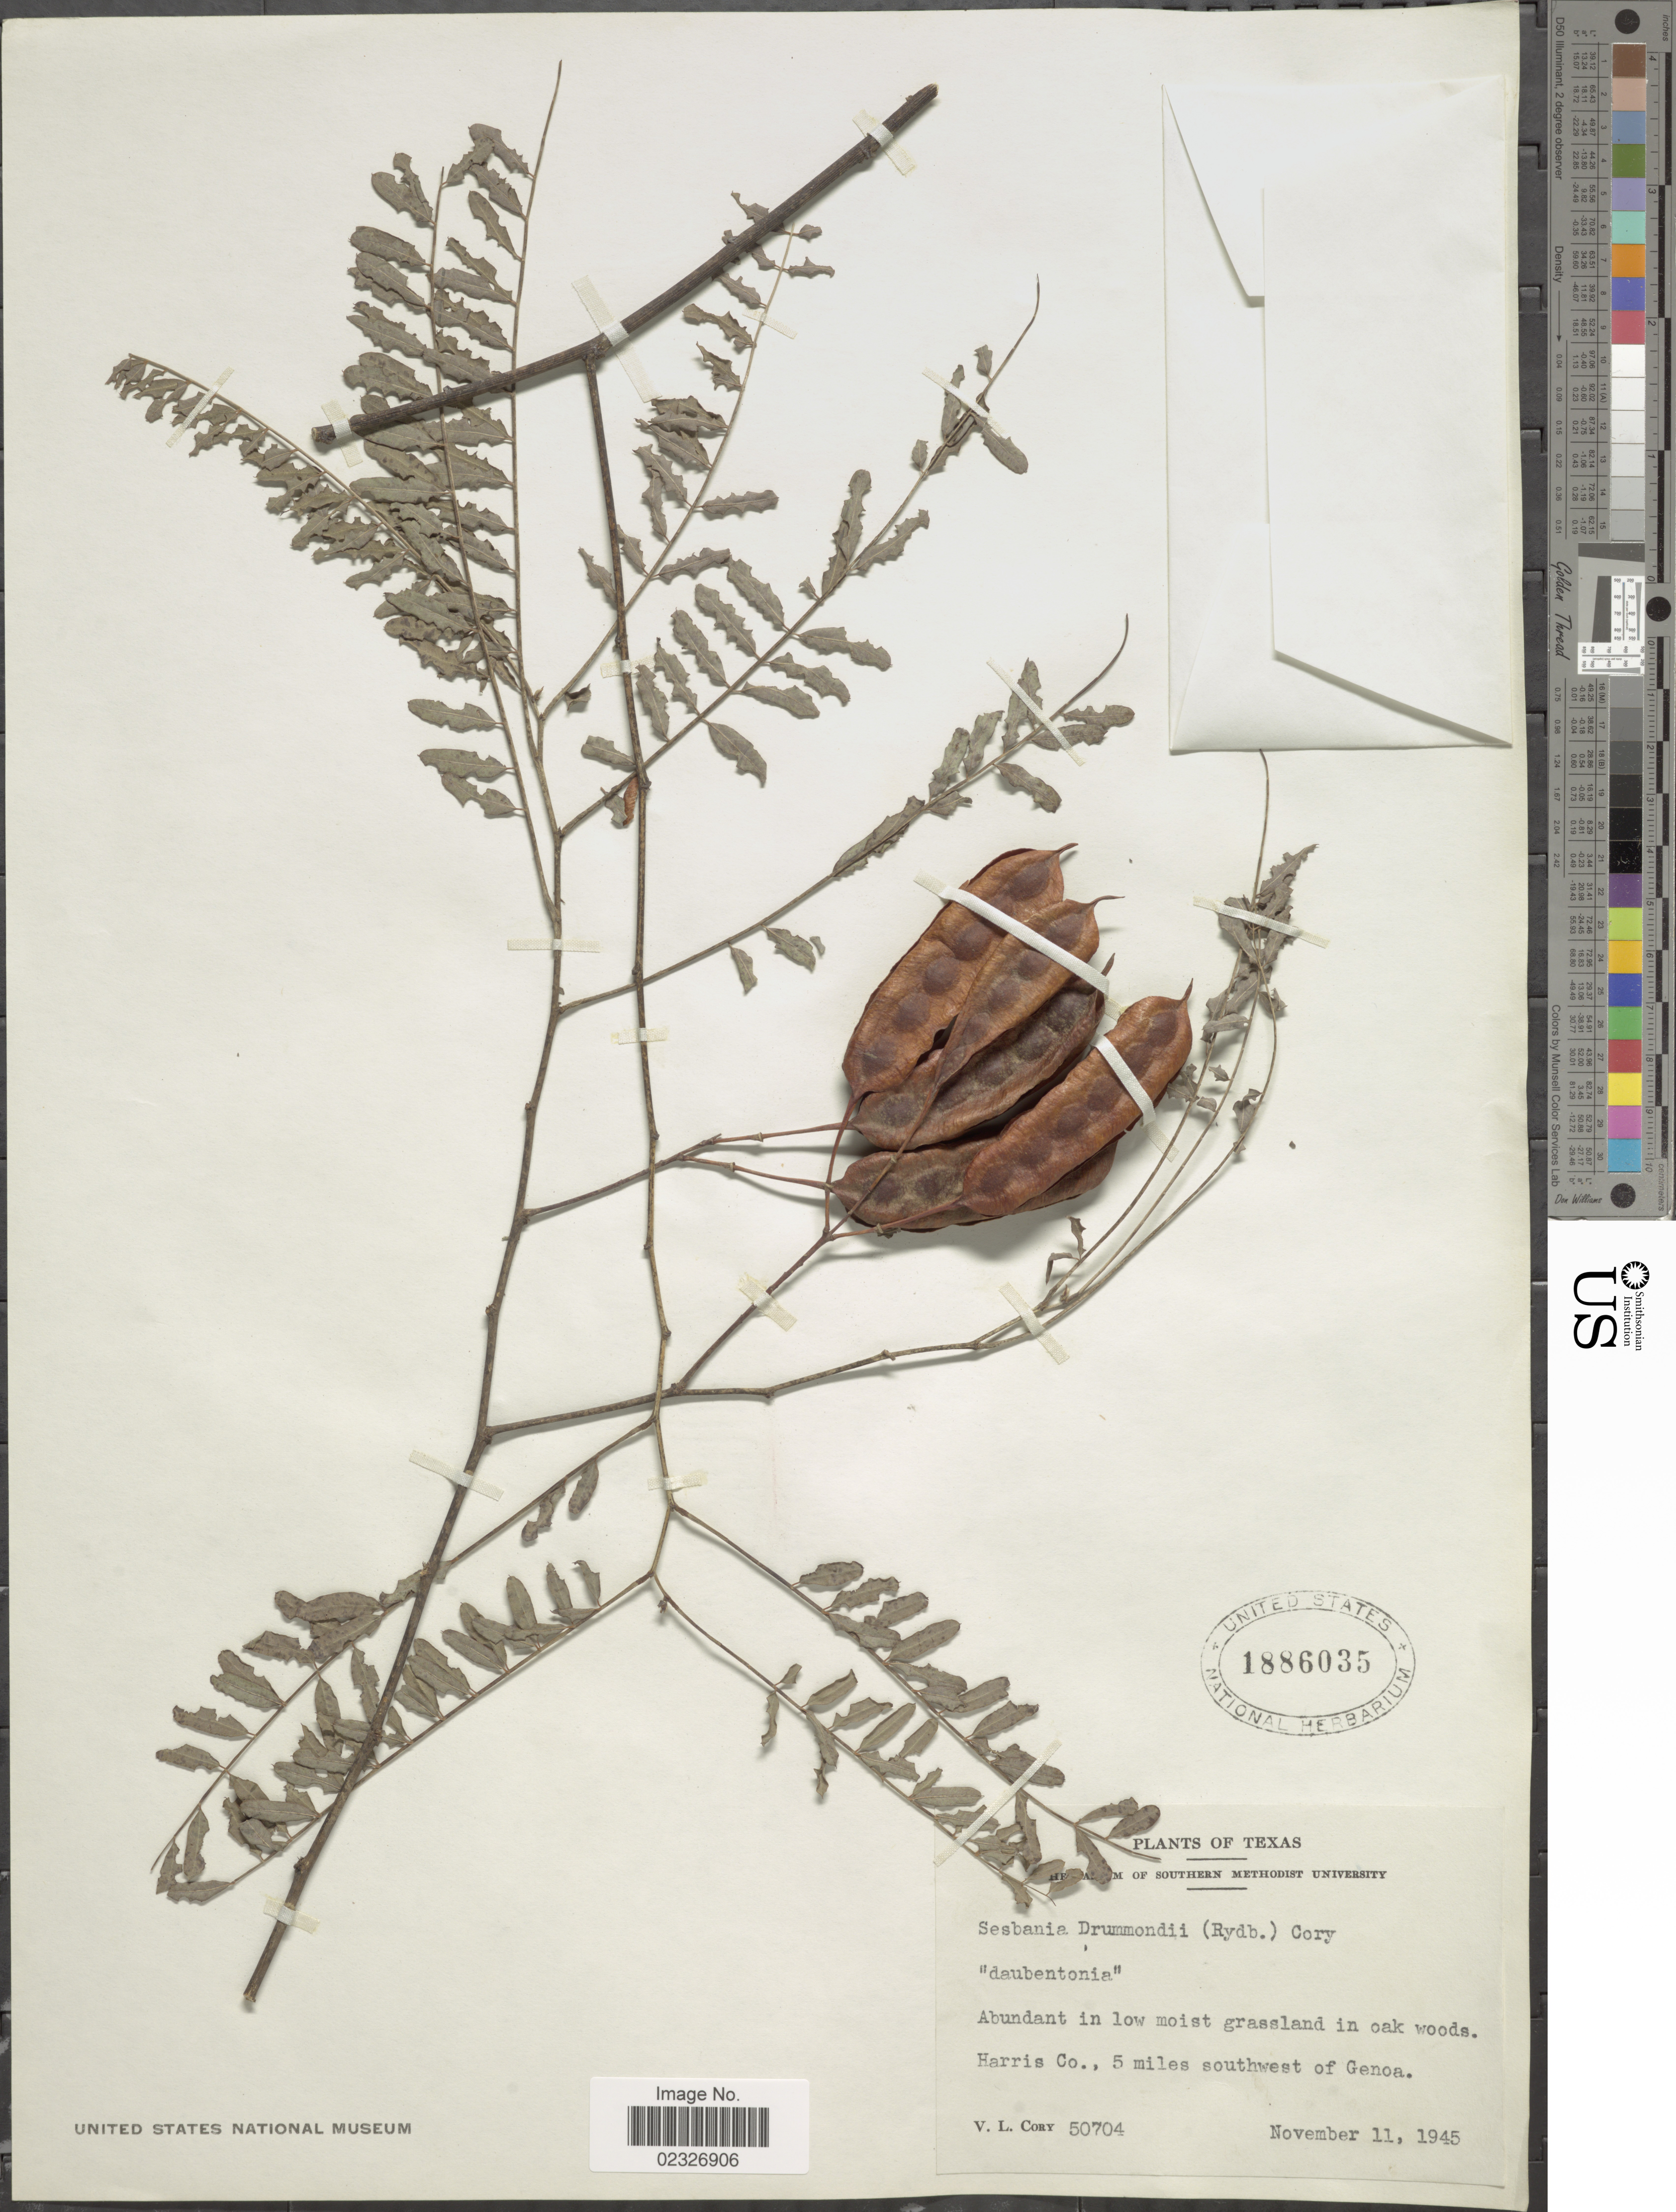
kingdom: Plantae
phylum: Tracheophyta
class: Magnoliopsida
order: Fabales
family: Fabaceae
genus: Sesbania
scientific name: Sesbania drummondii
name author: (Rydb.) Cory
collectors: V. Cory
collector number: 50704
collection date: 1945-11-11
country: United States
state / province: Texas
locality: Harris Co., 5 miles southwest of Genoa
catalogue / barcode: US 1886035